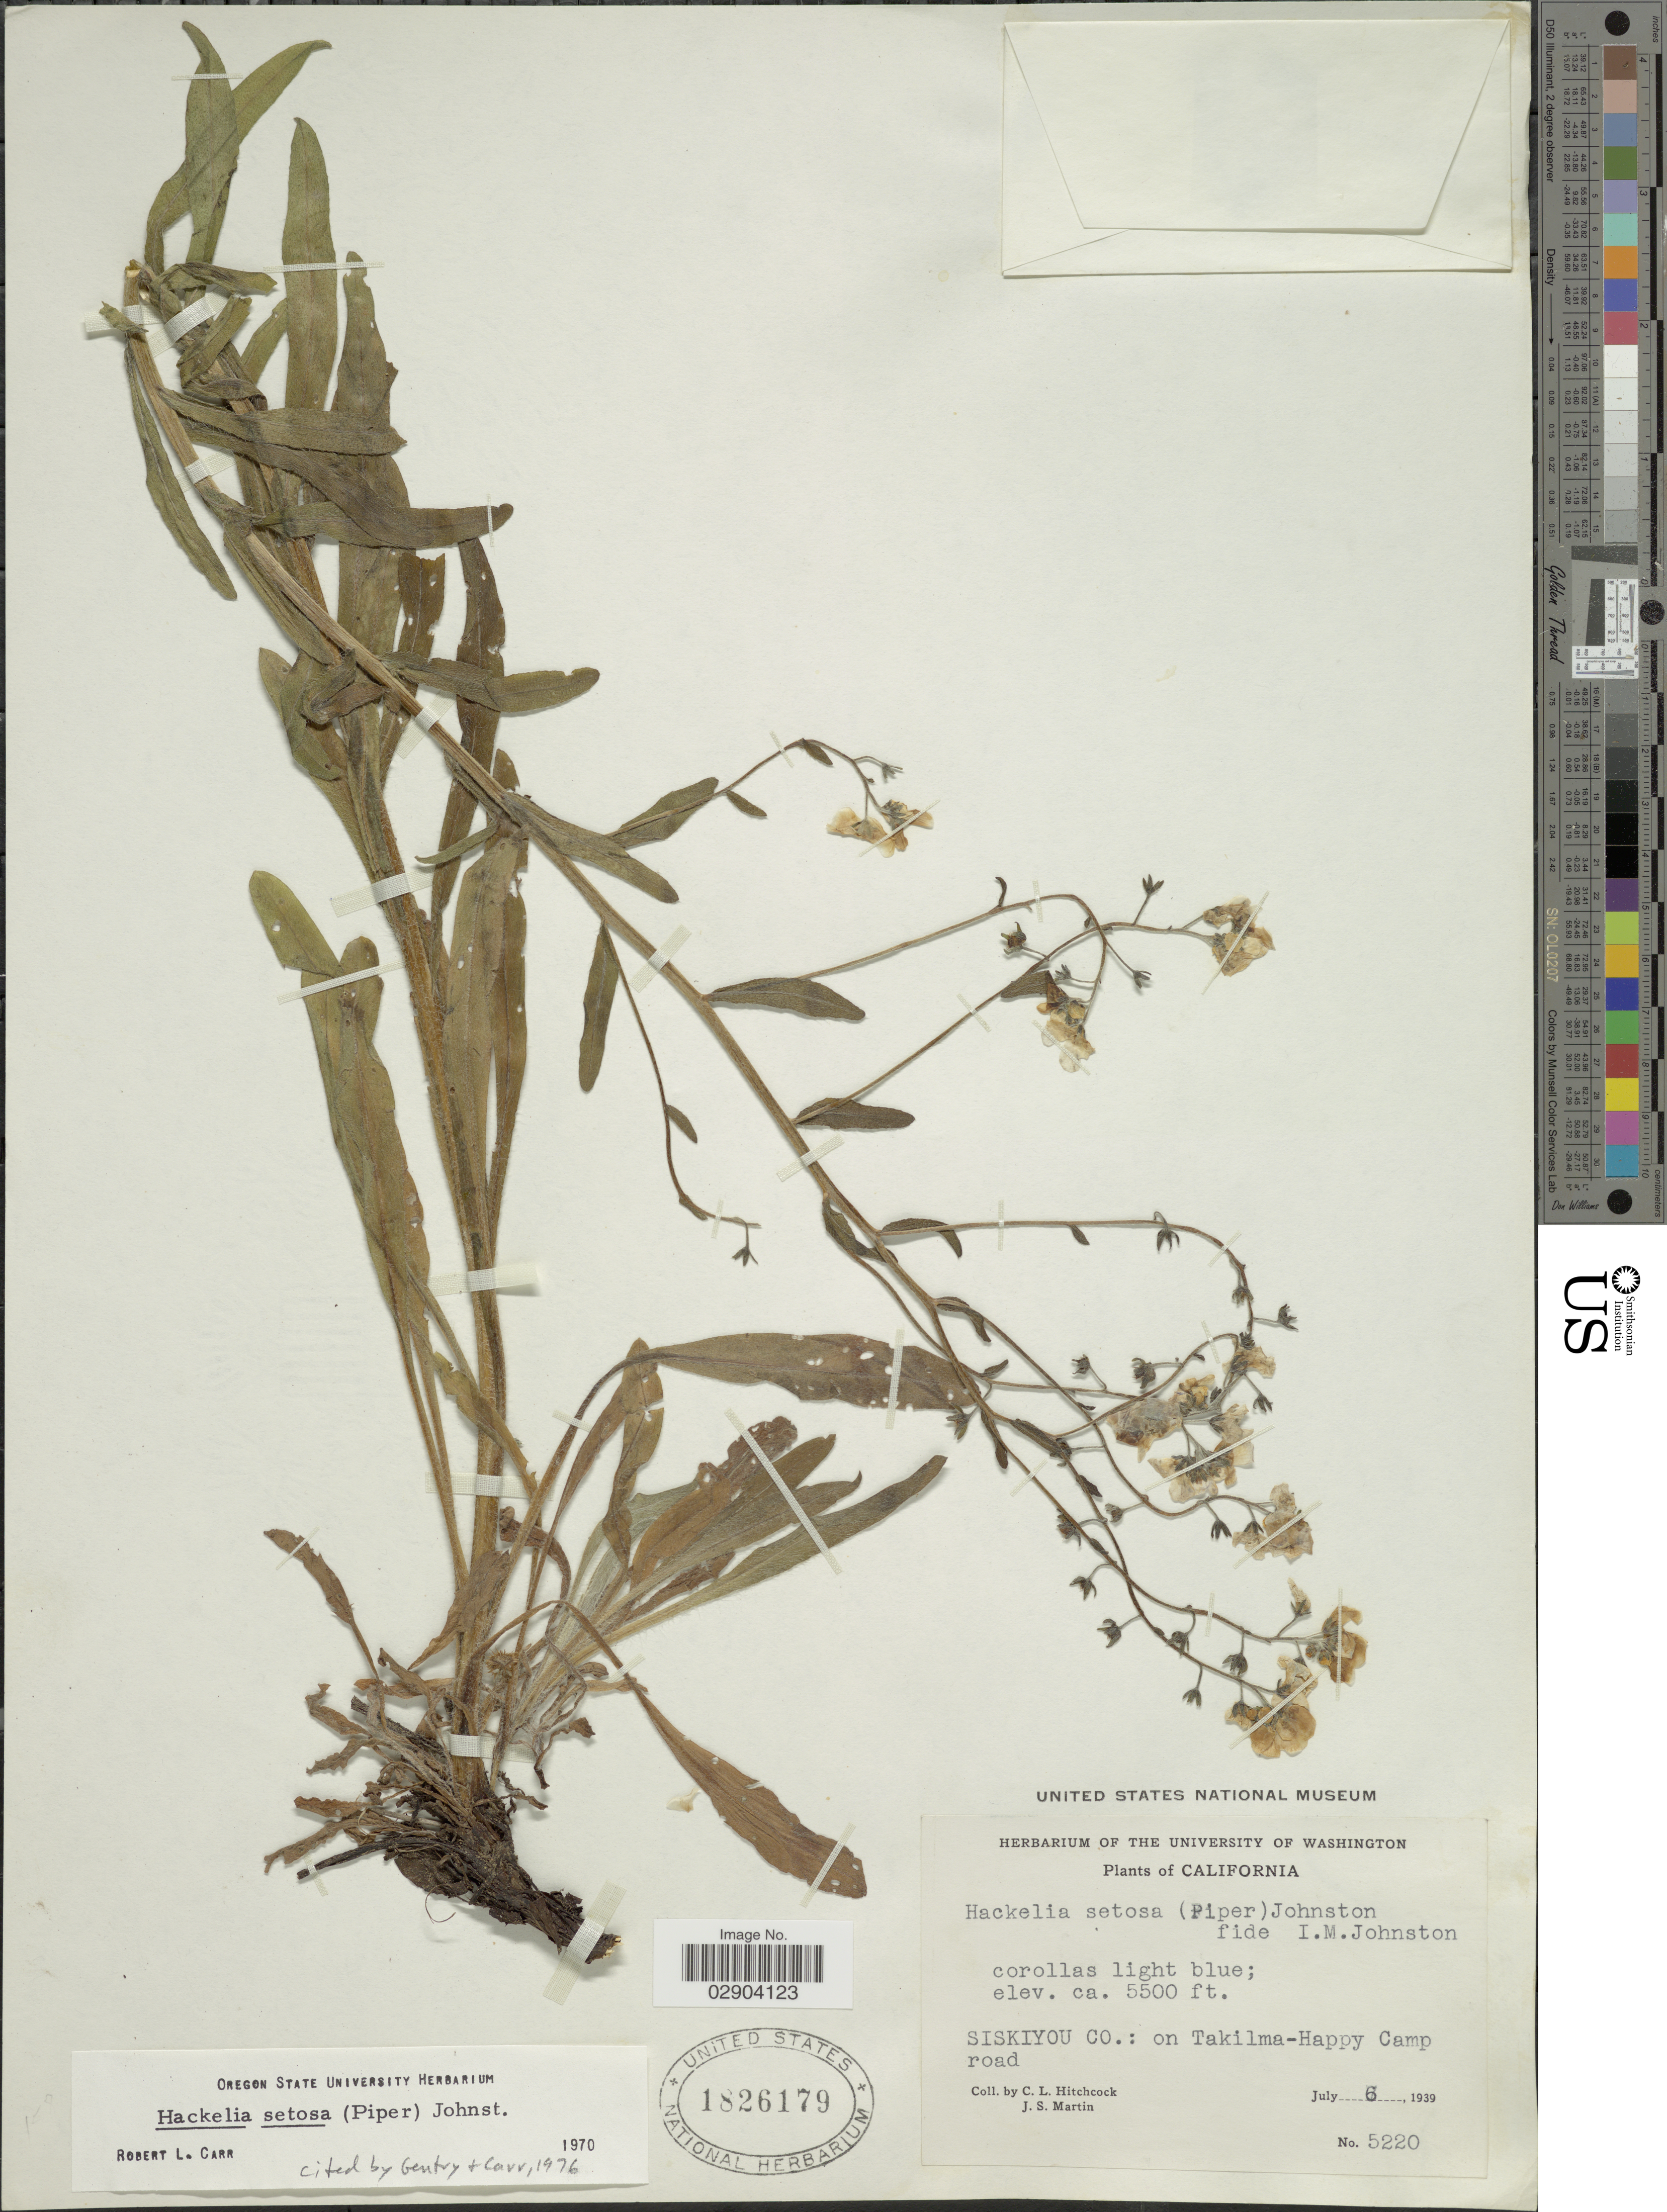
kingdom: Plantae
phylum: Tracheophyta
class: Magnoliopsida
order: Boraginales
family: Boraginaceae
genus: Hackelia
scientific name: Hackelia setosa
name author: I.M. Johnst.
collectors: C. L. Hitchcock & J. S. Martin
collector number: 5220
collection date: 1939-07-06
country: United States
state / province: California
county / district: Siskiyou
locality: Siskiyou Co.: on Takilma-Happy Camp road.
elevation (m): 1676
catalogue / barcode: US 1826179